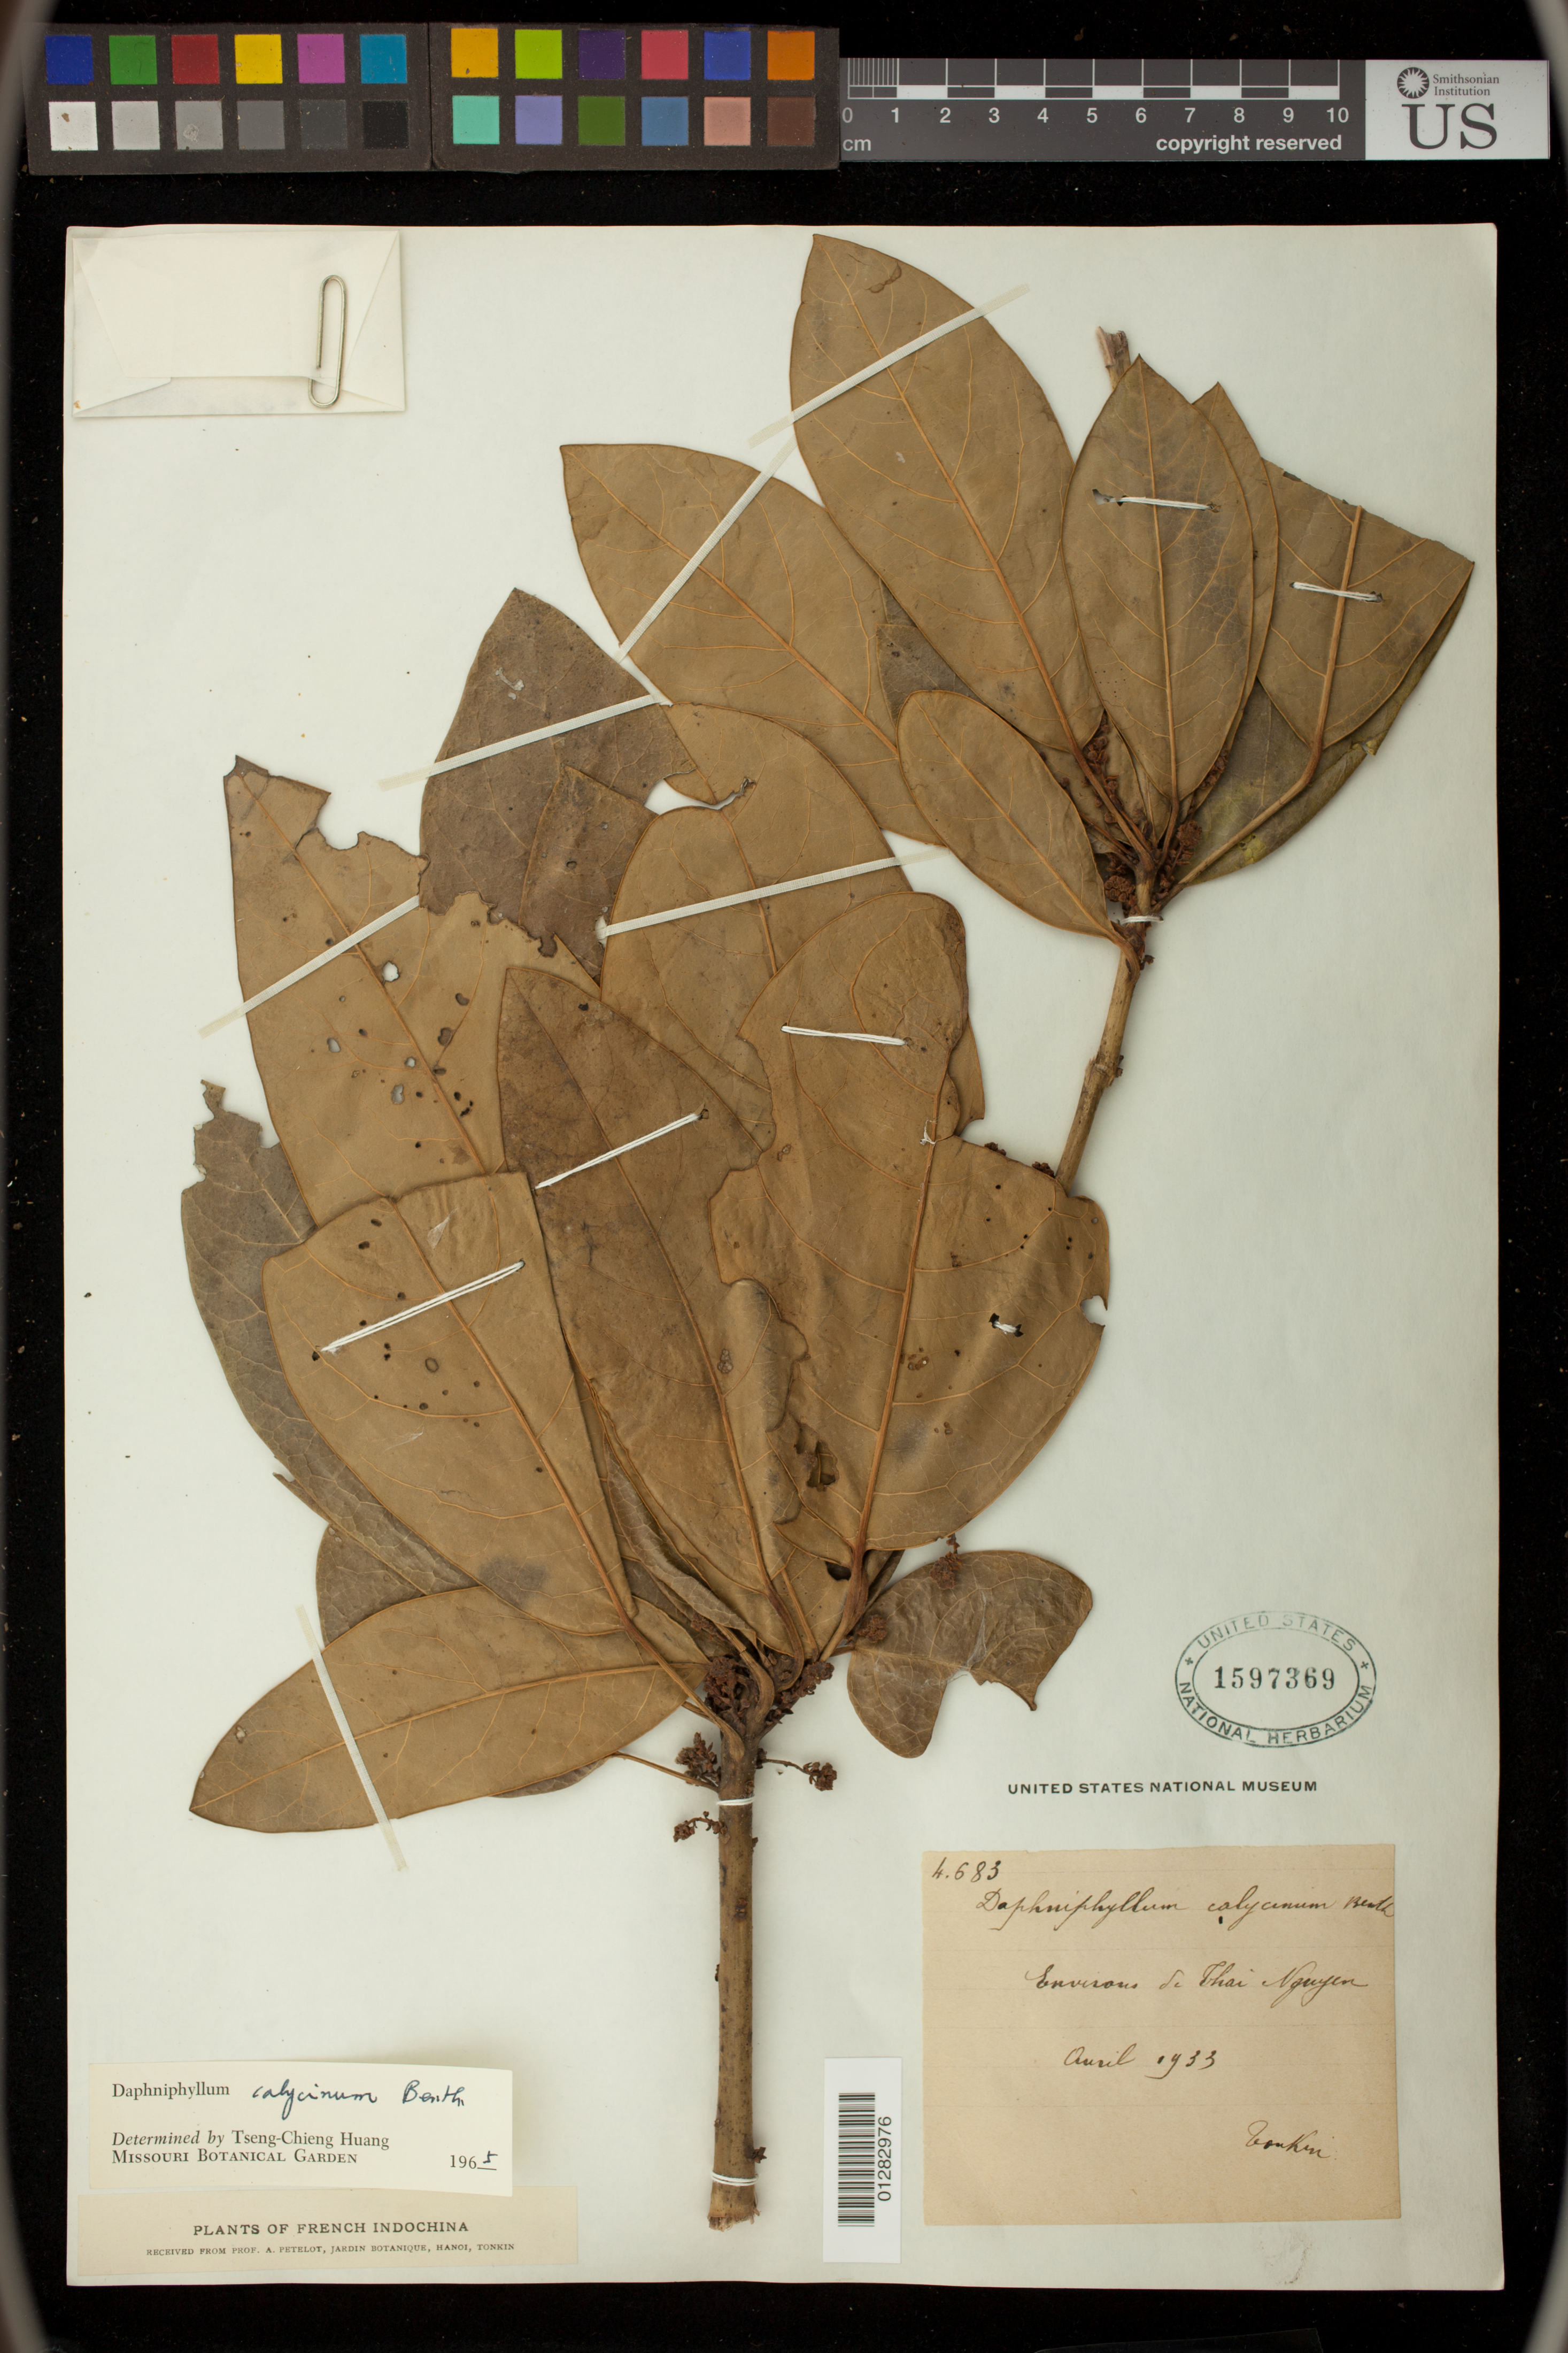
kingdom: Plantae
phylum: Tracheophyta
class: Magnoliopsida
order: Saxifragales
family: Daphniphyllaceae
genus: Daphniphyllum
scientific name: Daphniphyllum calycinum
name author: Benth.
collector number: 4683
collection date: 1933-04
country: Vietnam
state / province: Thai Nguyen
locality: Environs de Thai Nguyen, Tonkin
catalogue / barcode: US 1597369